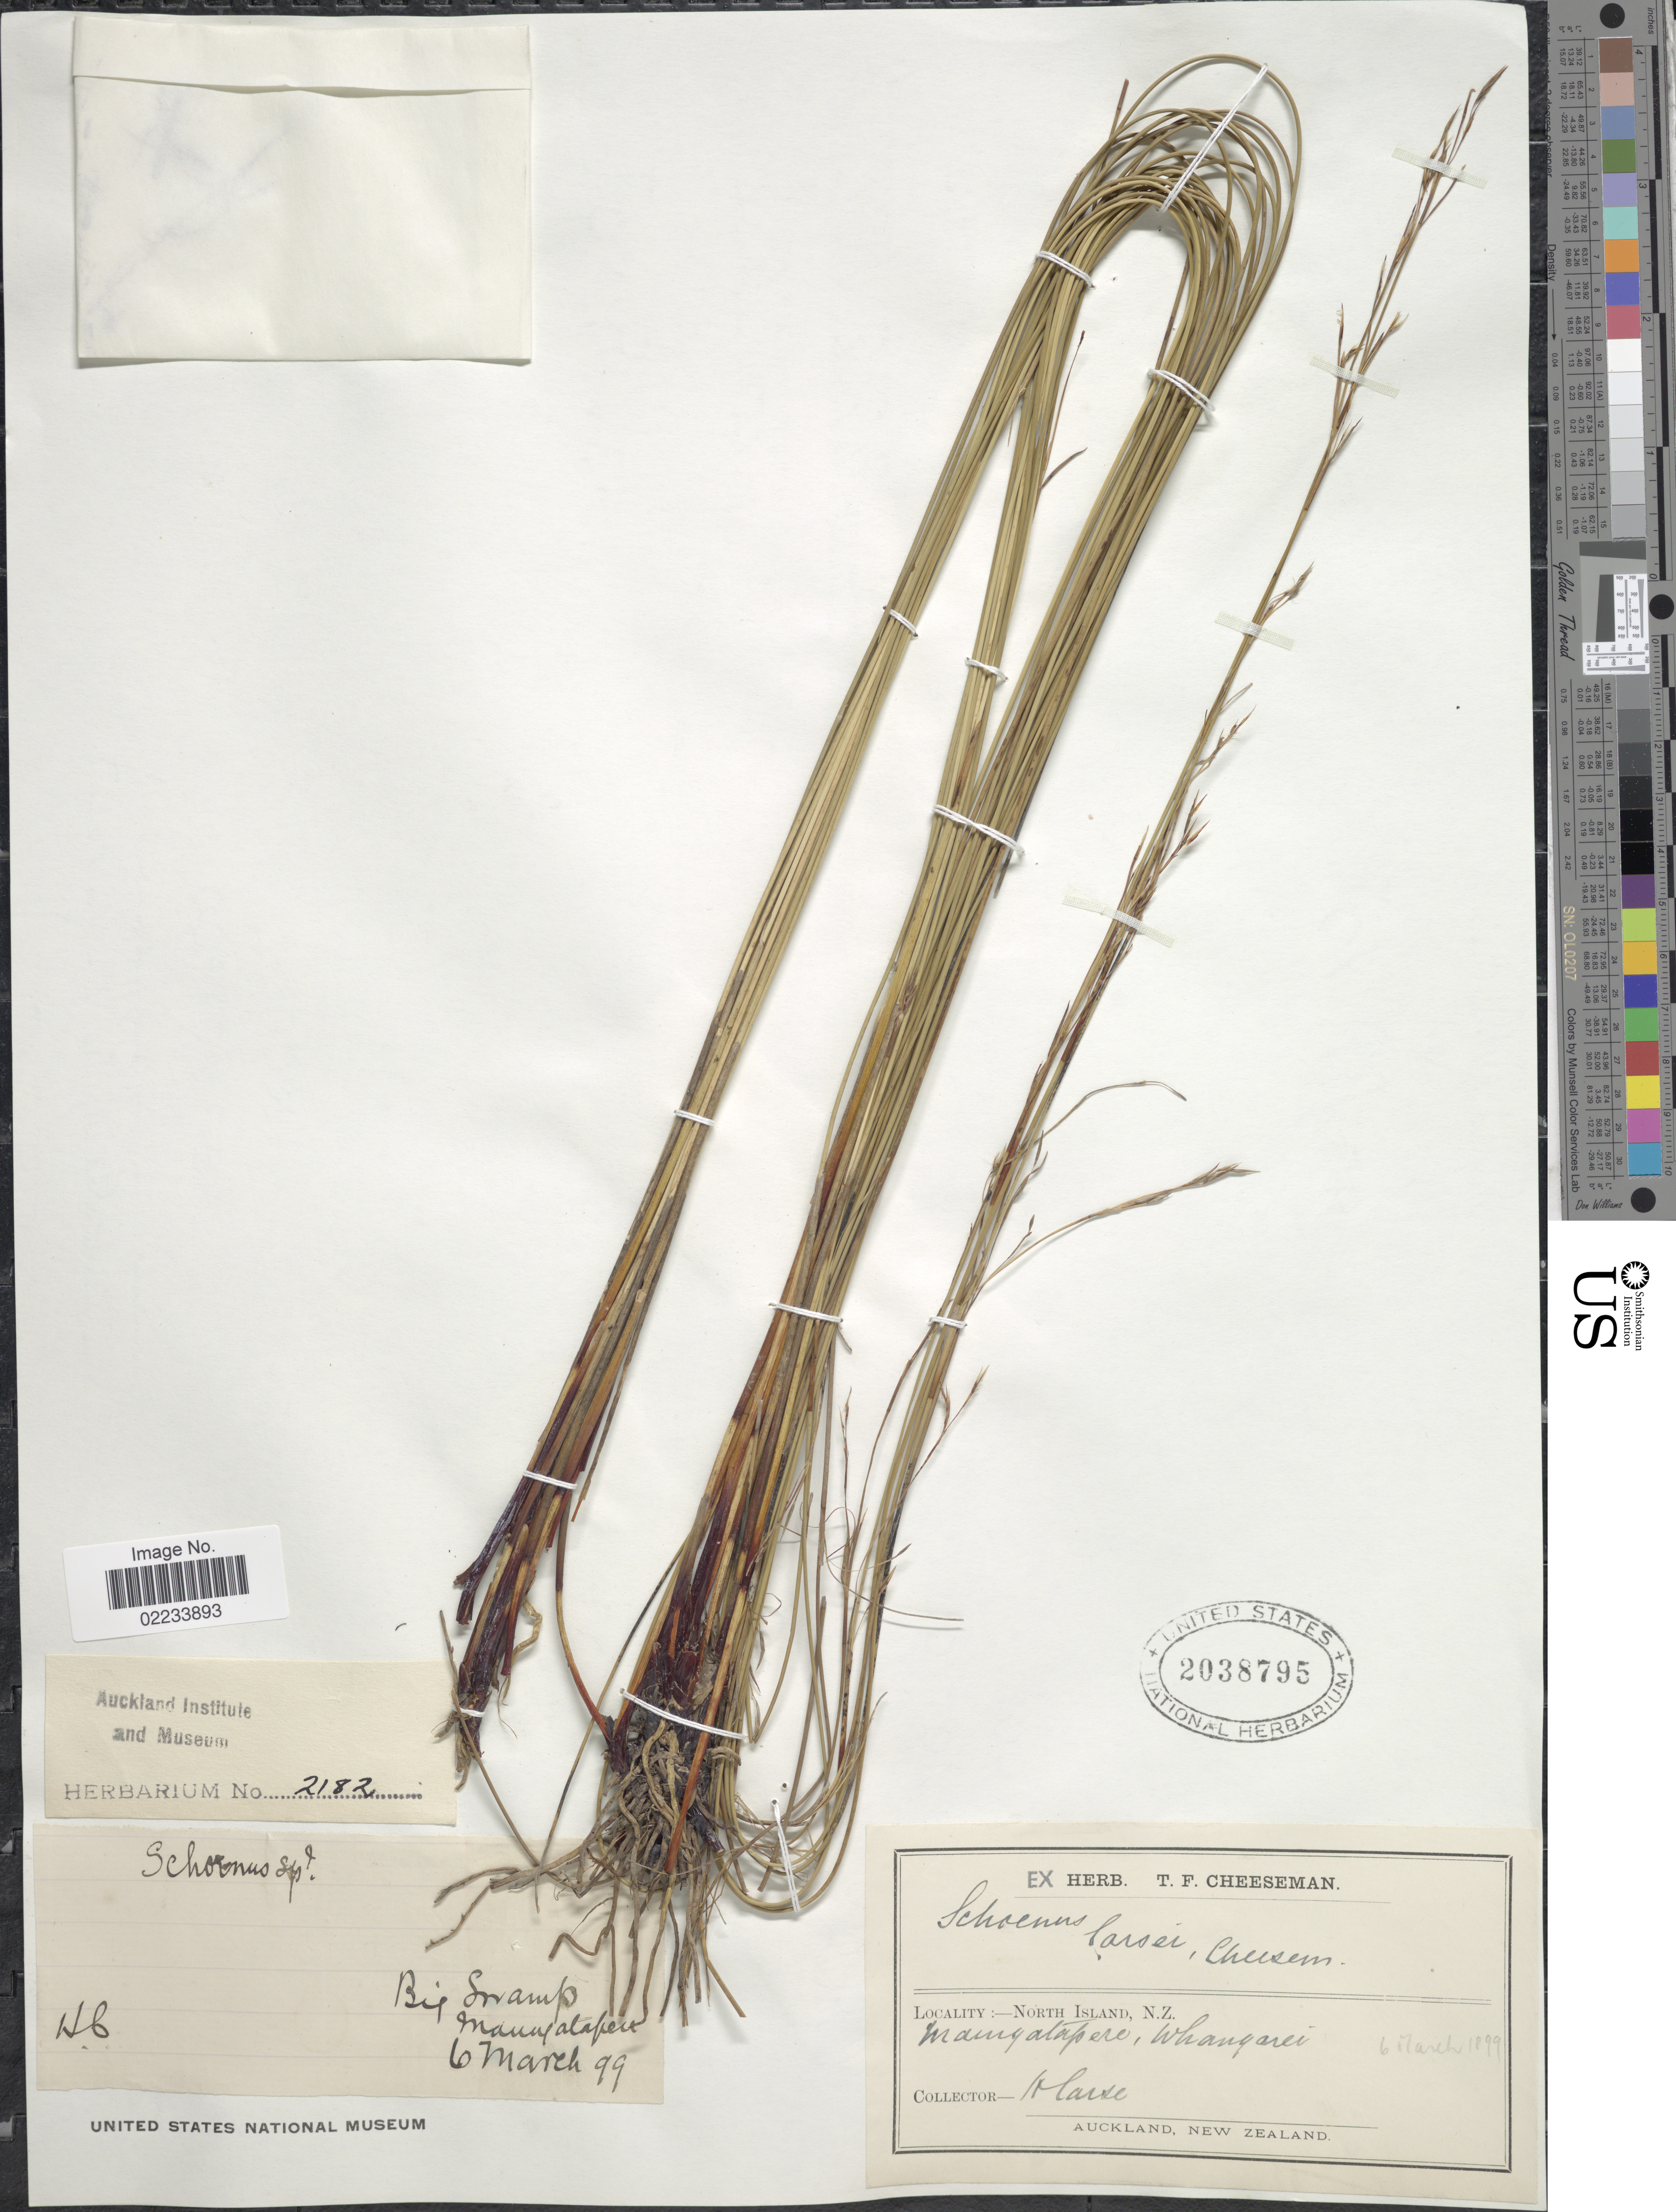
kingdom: Plantae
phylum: Tracheophyta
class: Liliopsida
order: Poales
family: Cyperaceae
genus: Schoenus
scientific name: Schoenus carsei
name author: Cheeseman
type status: Syntype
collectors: H. Carse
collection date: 1899-03-06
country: New Zealand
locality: North Island. Big Swamp, Maungatapere, Whangarei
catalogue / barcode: US 2038795